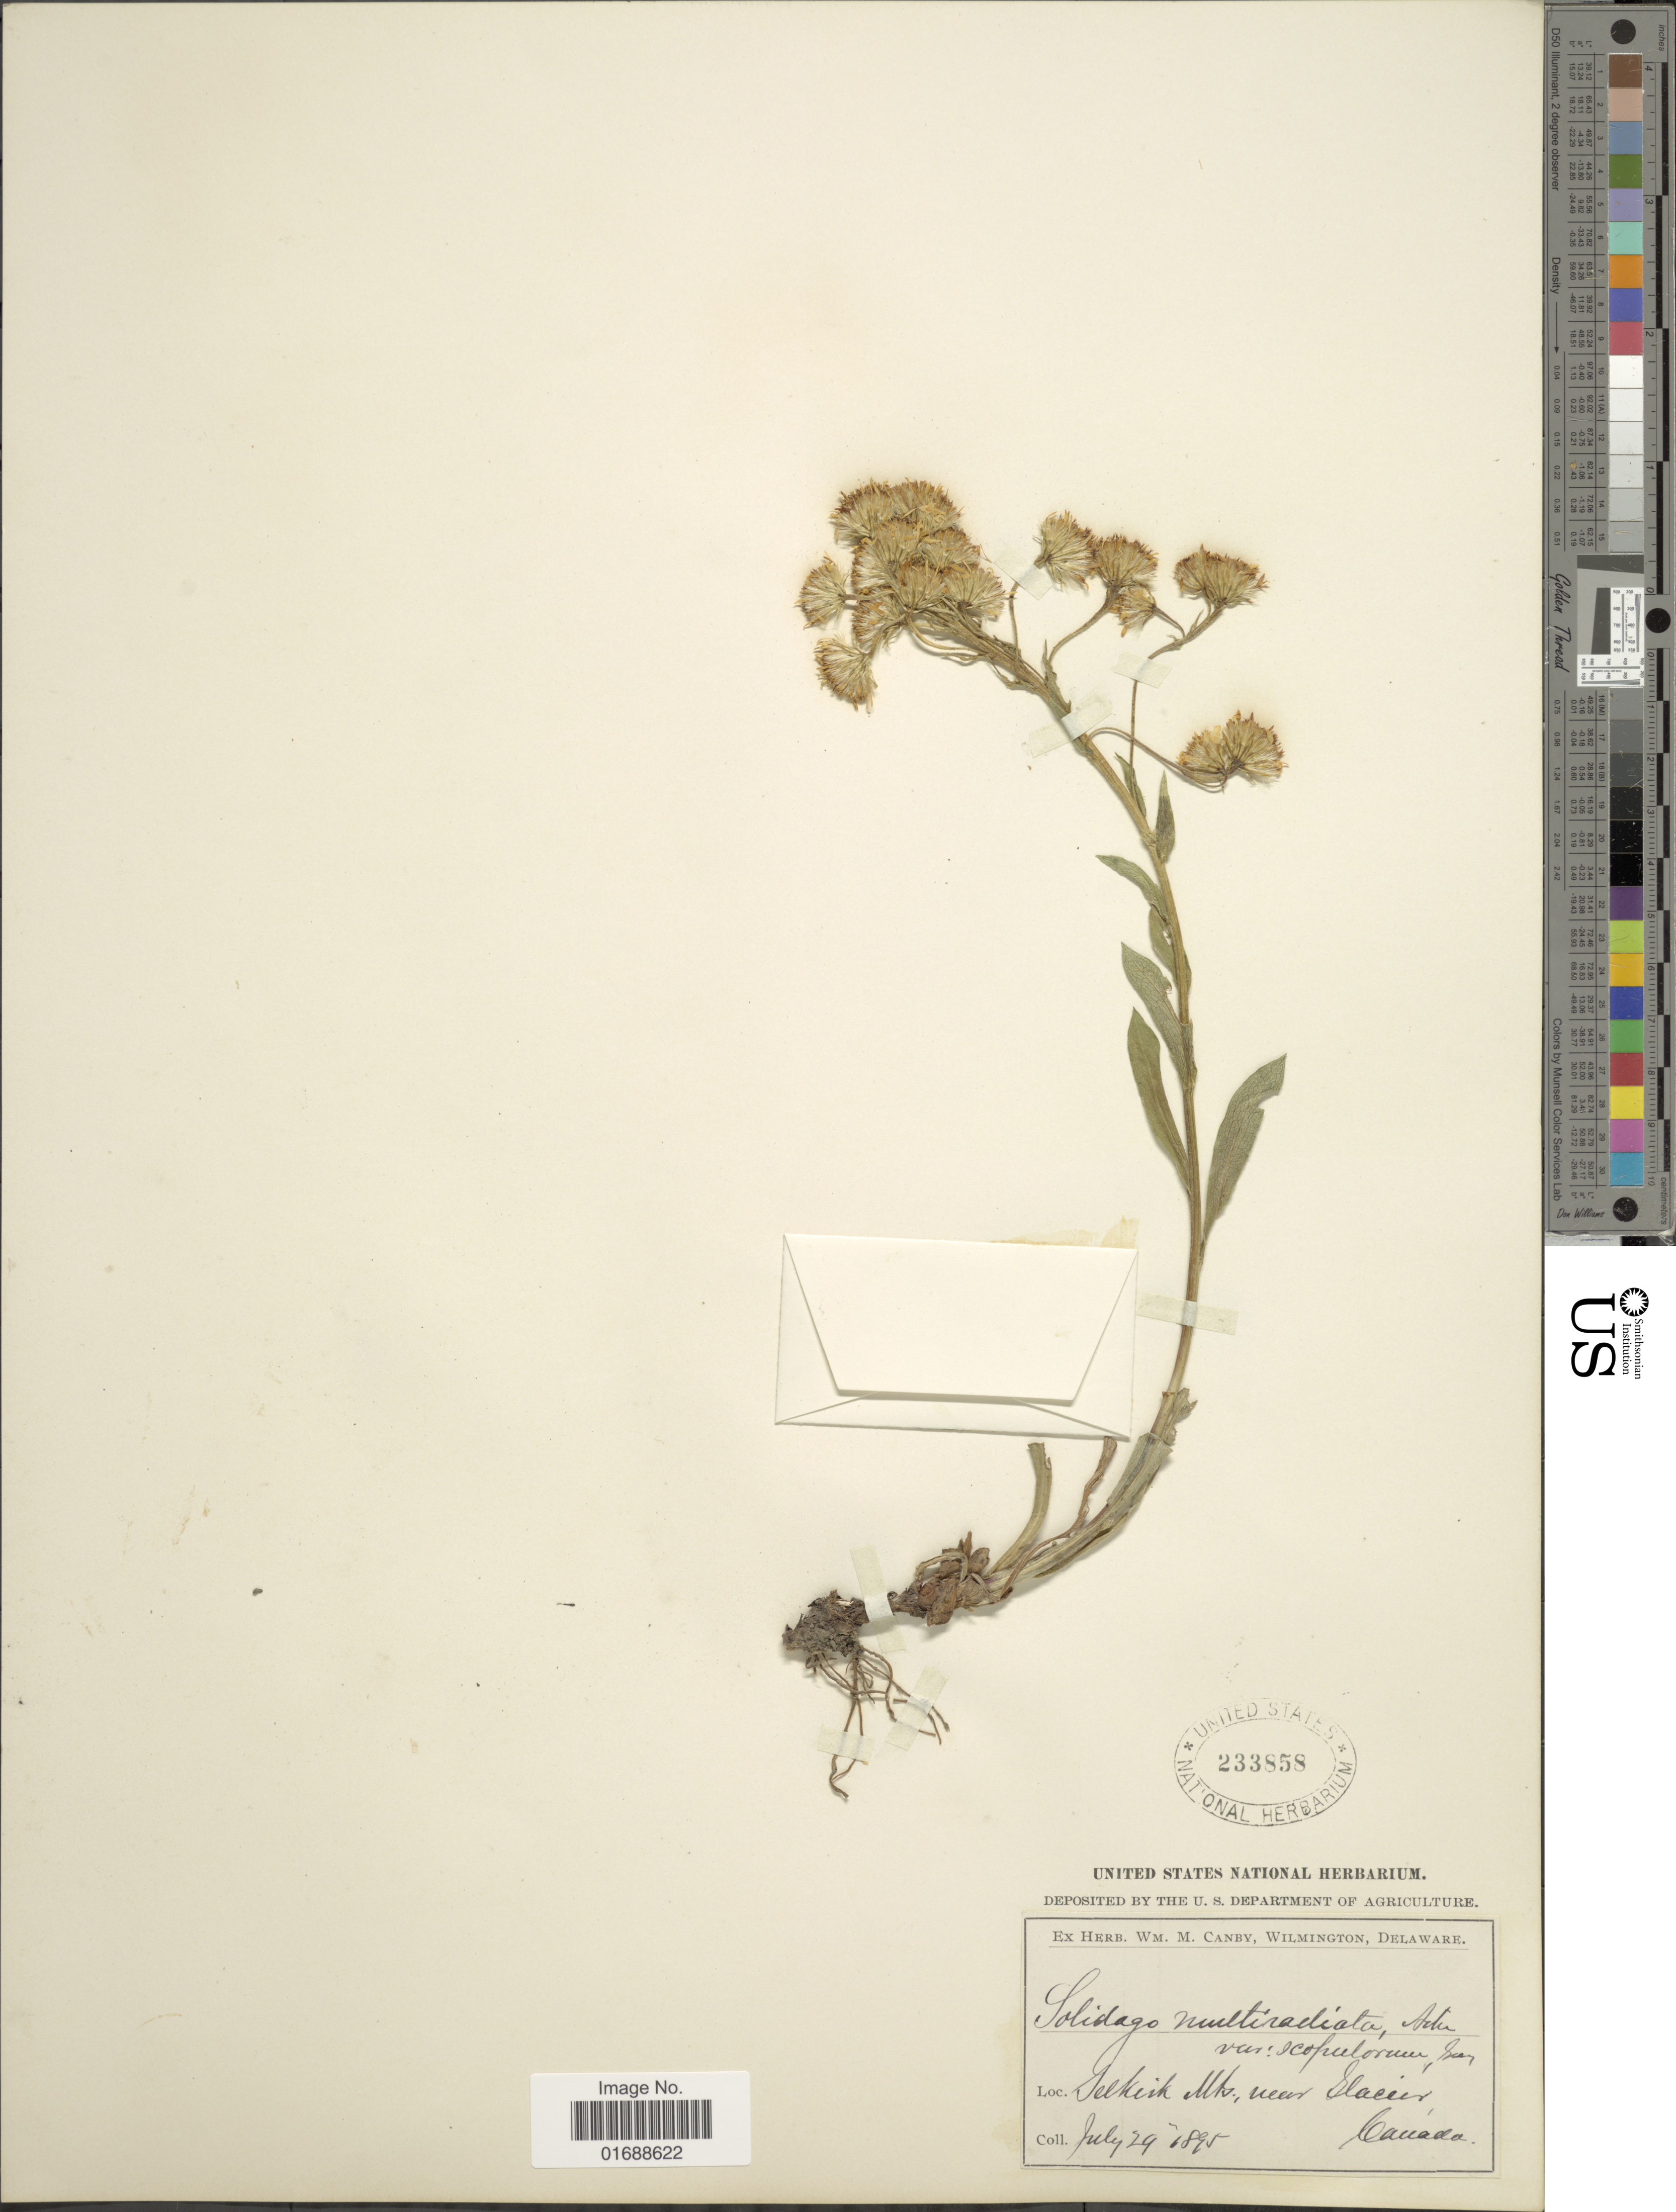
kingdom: Plantae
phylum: Tracheophyta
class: Magnoliopsida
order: Asterales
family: Asteraceae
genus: Solidago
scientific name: Solidago multiradiata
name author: Aiton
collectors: ex herb. W.M. Canby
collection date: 1895-07-29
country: Canada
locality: Selkirk Mts. near Glacier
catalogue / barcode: US 233858